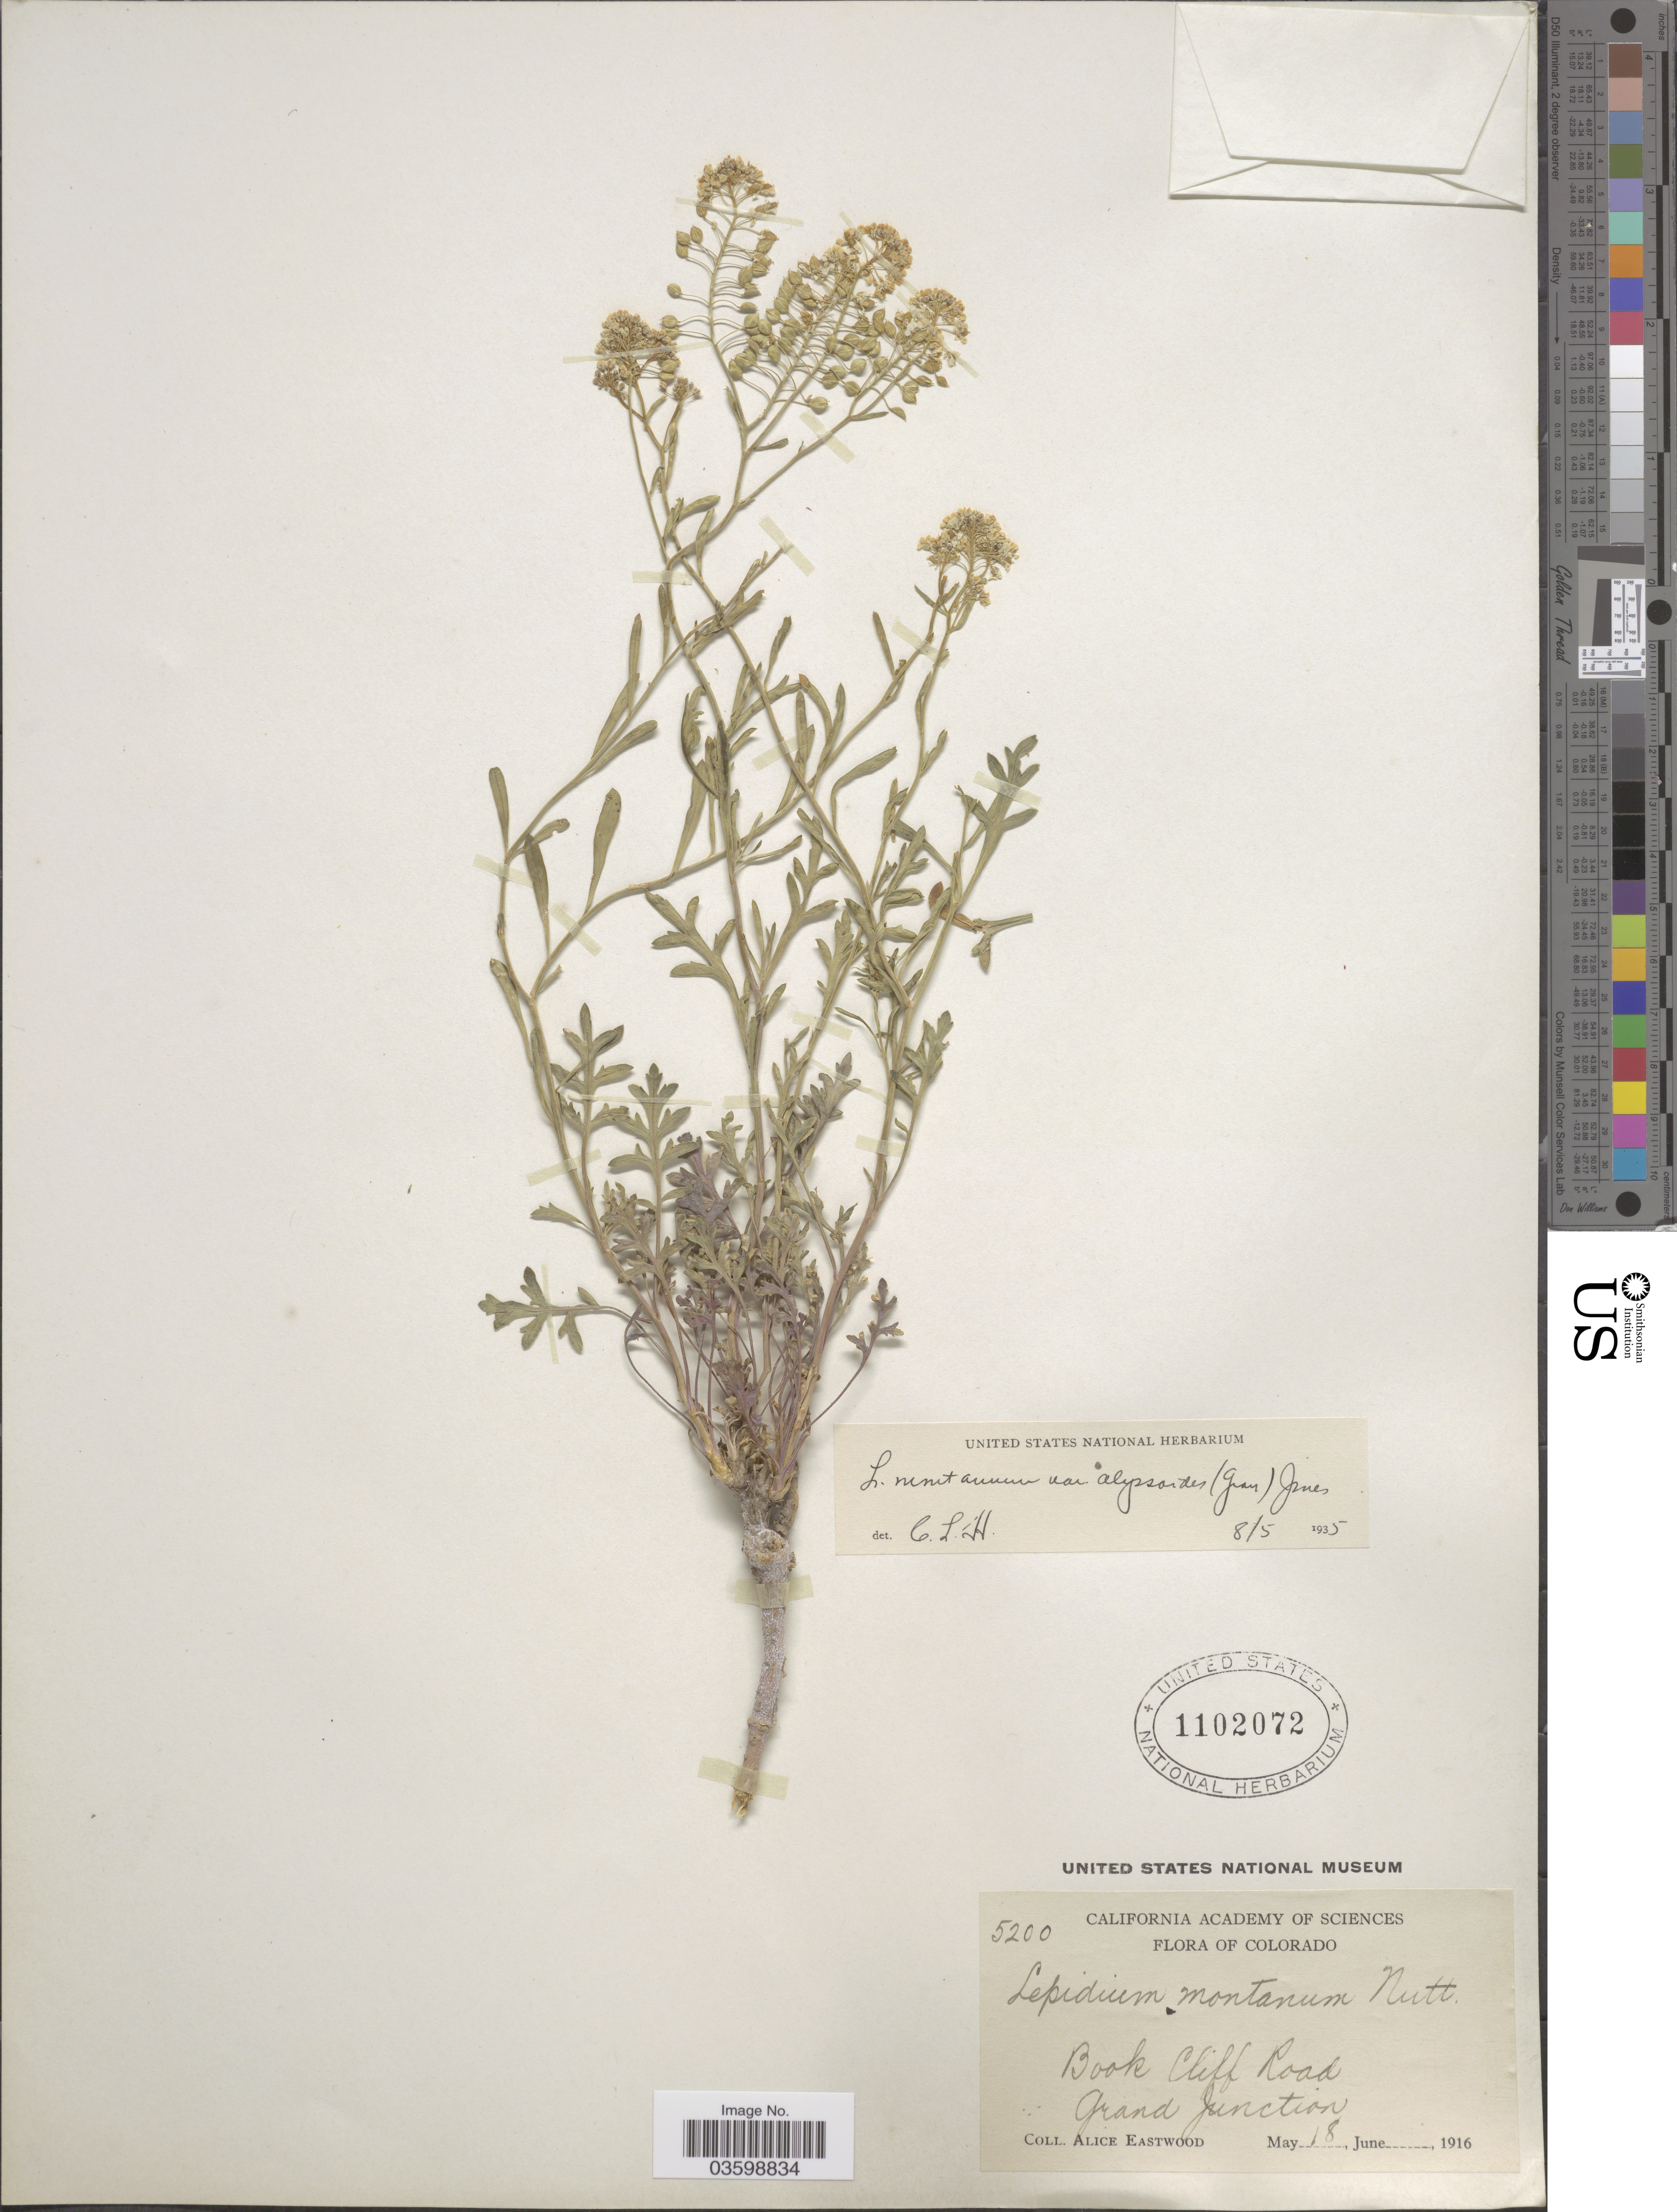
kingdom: Plantae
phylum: Tracheophyta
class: Magnoliopsida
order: Brassicales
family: Brassicaceae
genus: Lepidium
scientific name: Lepidium montanum var. alyssoides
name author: (A. Gray) M.E. Jones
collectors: A. Eastwood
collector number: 5200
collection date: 1916-05-18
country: United States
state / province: Colorado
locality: Book Cliff Road. Grand Junction.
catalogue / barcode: US 1102072